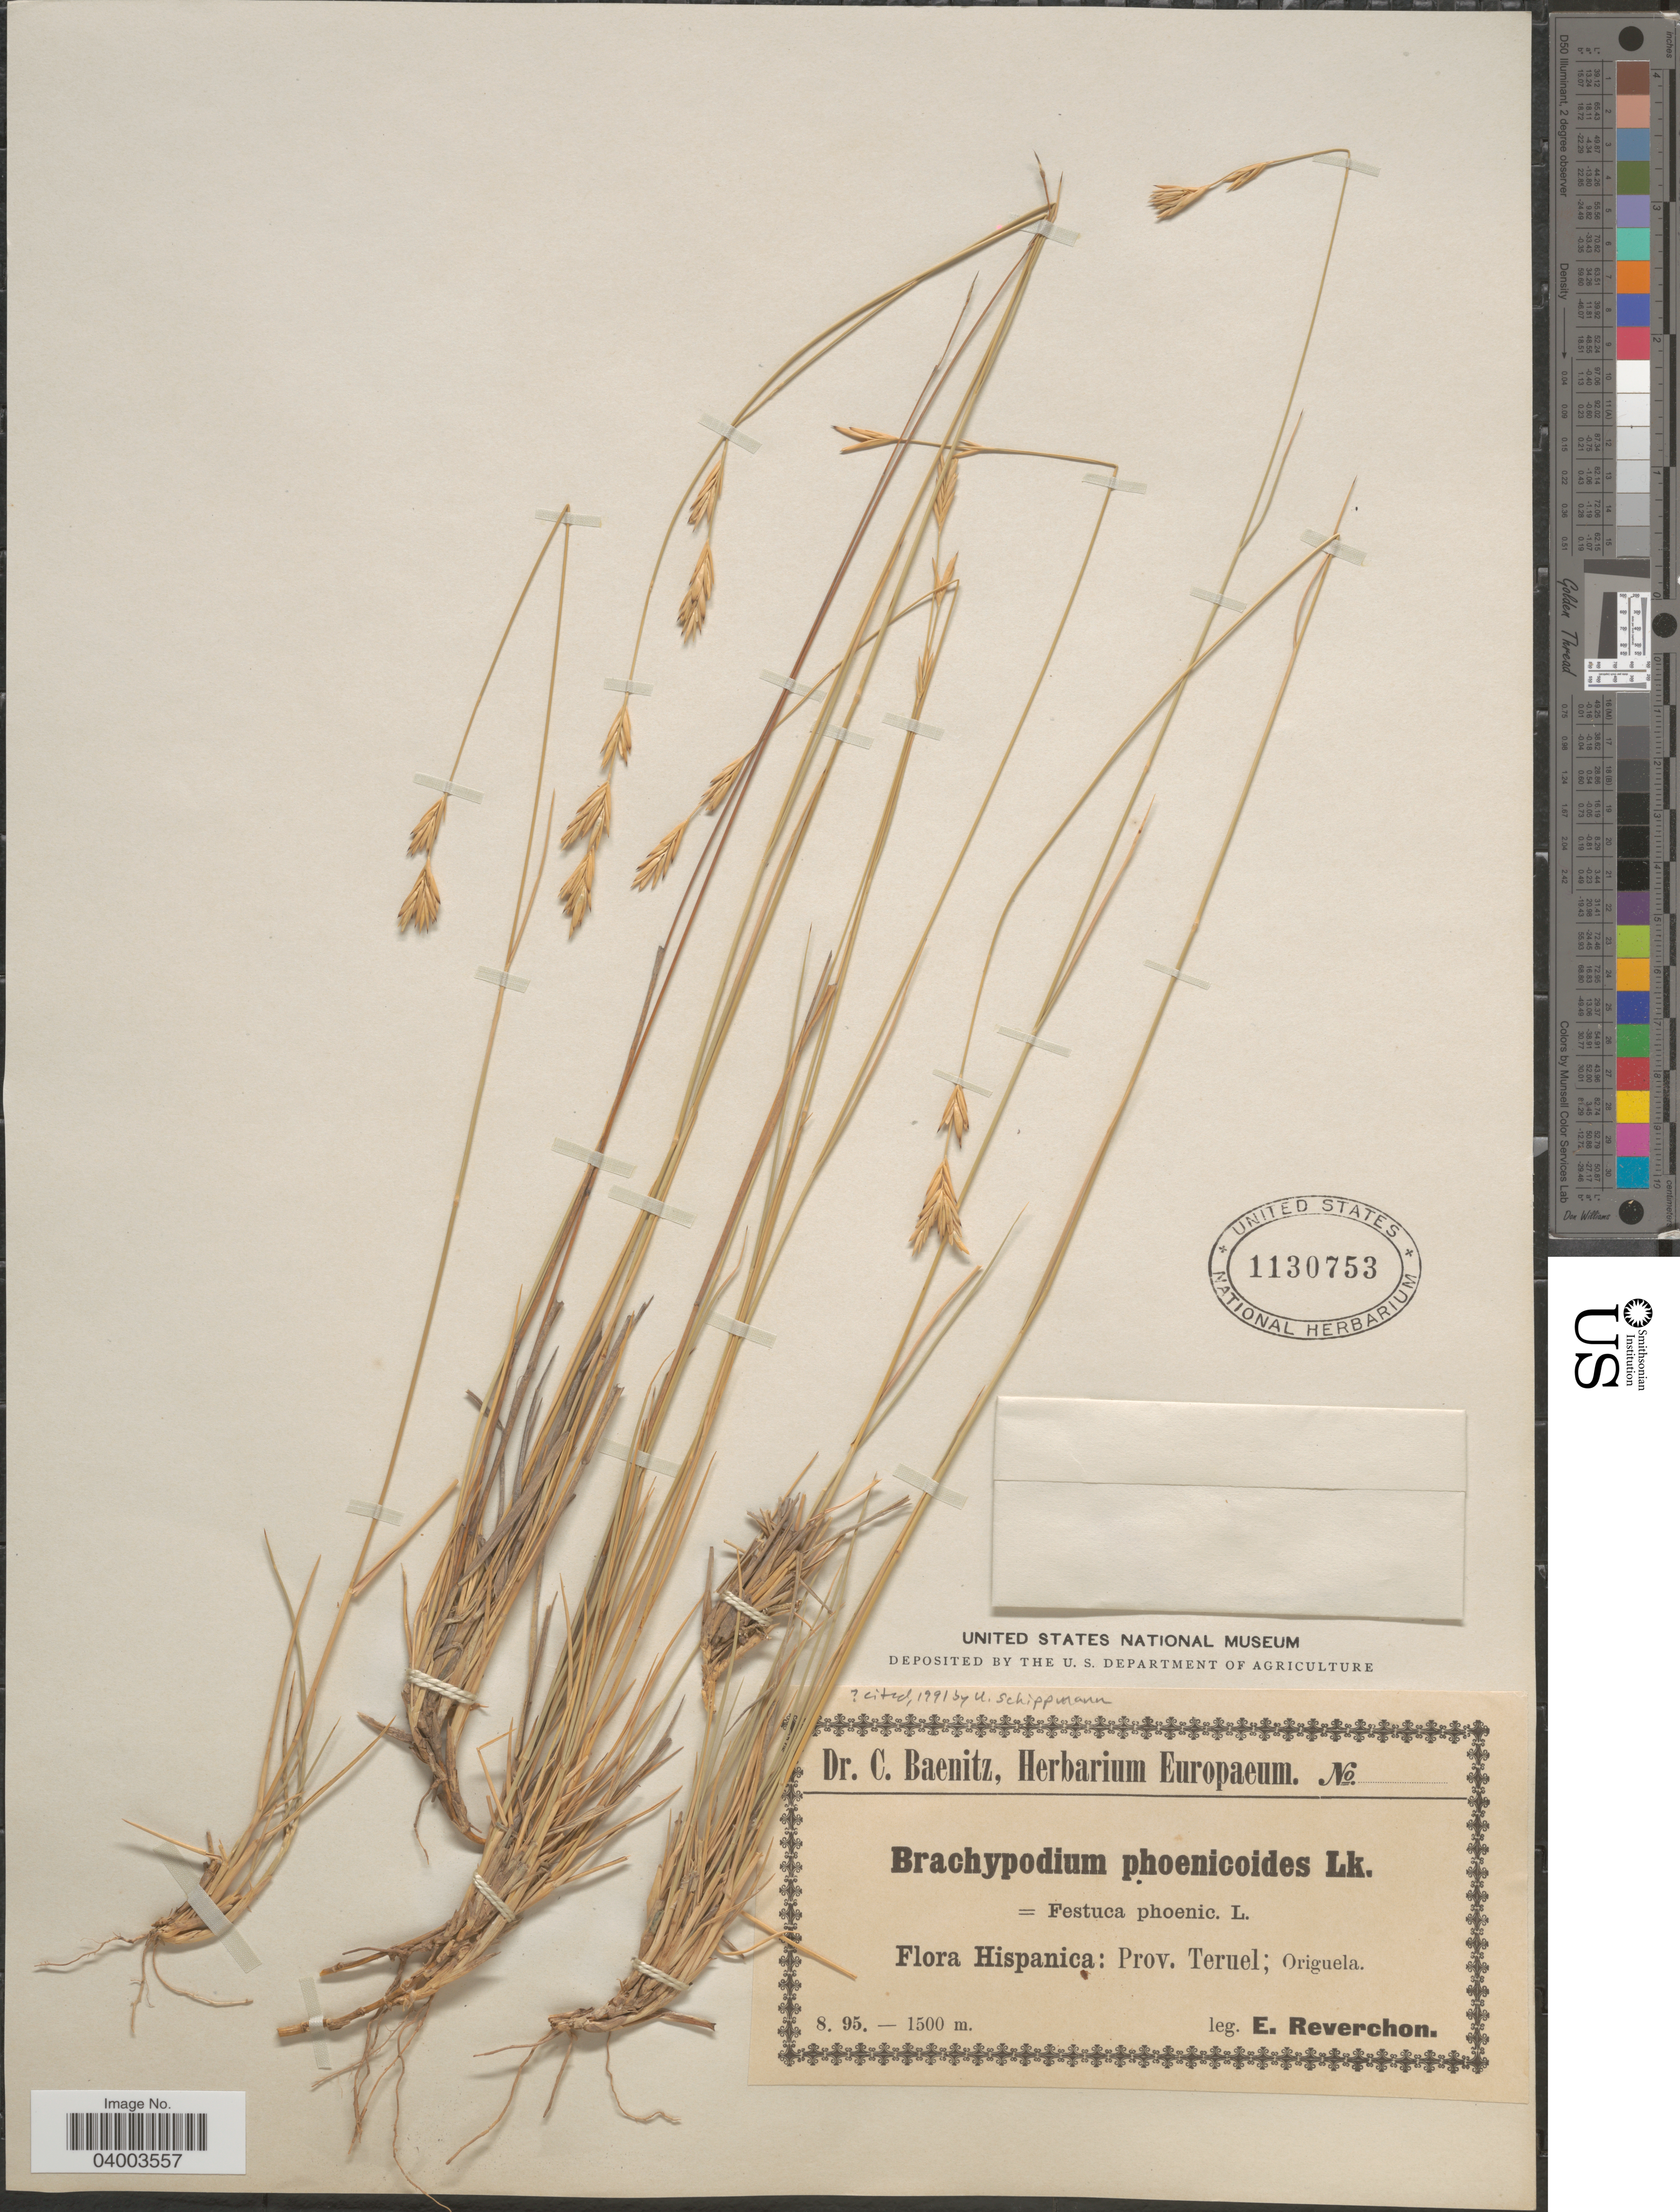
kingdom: Plantae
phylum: Tracheophyta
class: Liliopsida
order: Poales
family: Poaceae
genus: Brachypodium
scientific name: Brachypodium phoenicoides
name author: (L.) Roem. & Schult.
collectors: E. Reverchon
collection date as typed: Transcribed d/m/y: /8/95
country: Spain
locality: Hispanica: Prov. Teruel; Origuela.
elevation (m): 1500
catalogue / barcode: US 1130753